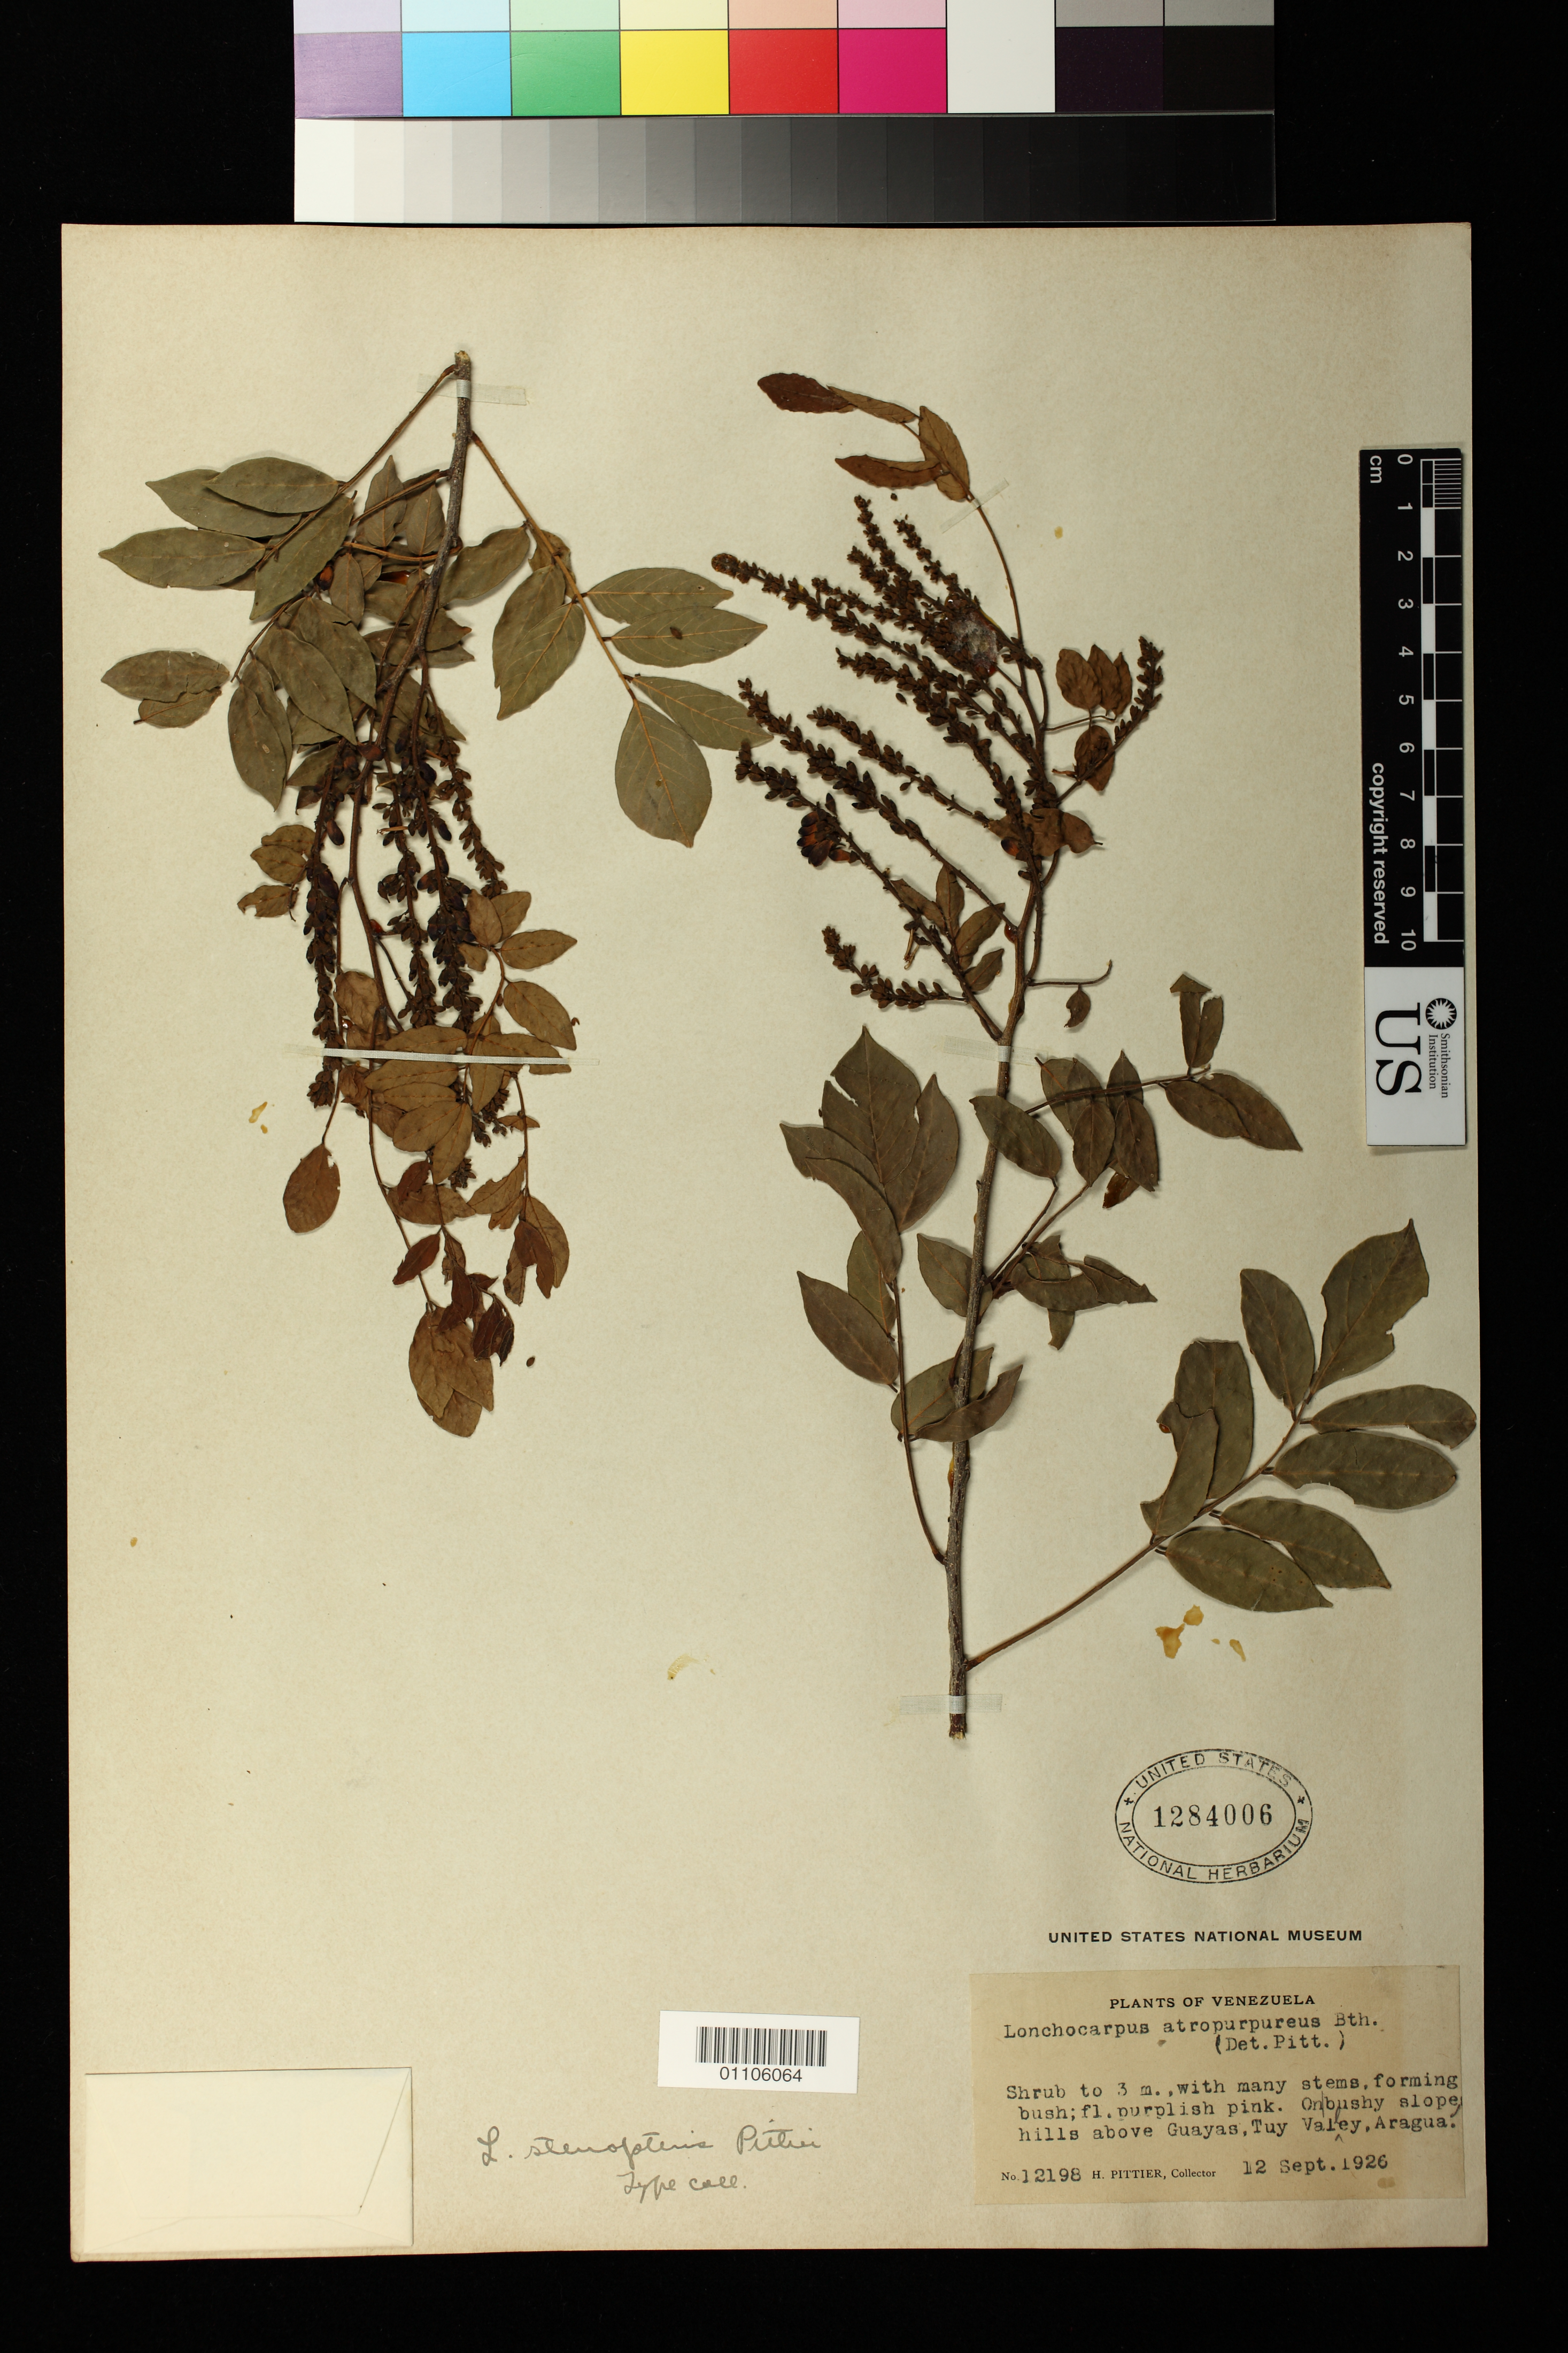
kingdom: Plantae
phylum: Tracheophyta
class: Magnoliopsida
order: Fabales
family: Fabaceae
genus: Lonchocarpus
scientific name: Lonchocarpus stenopteris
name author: Pittier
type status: Isotype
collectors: H. F. Pittier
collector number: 12198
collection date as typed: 12 Sep 1926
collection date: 1926-09-12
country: Venezuela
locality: Hills above Guayas, Tuy Valley.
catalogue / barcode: US 1284006